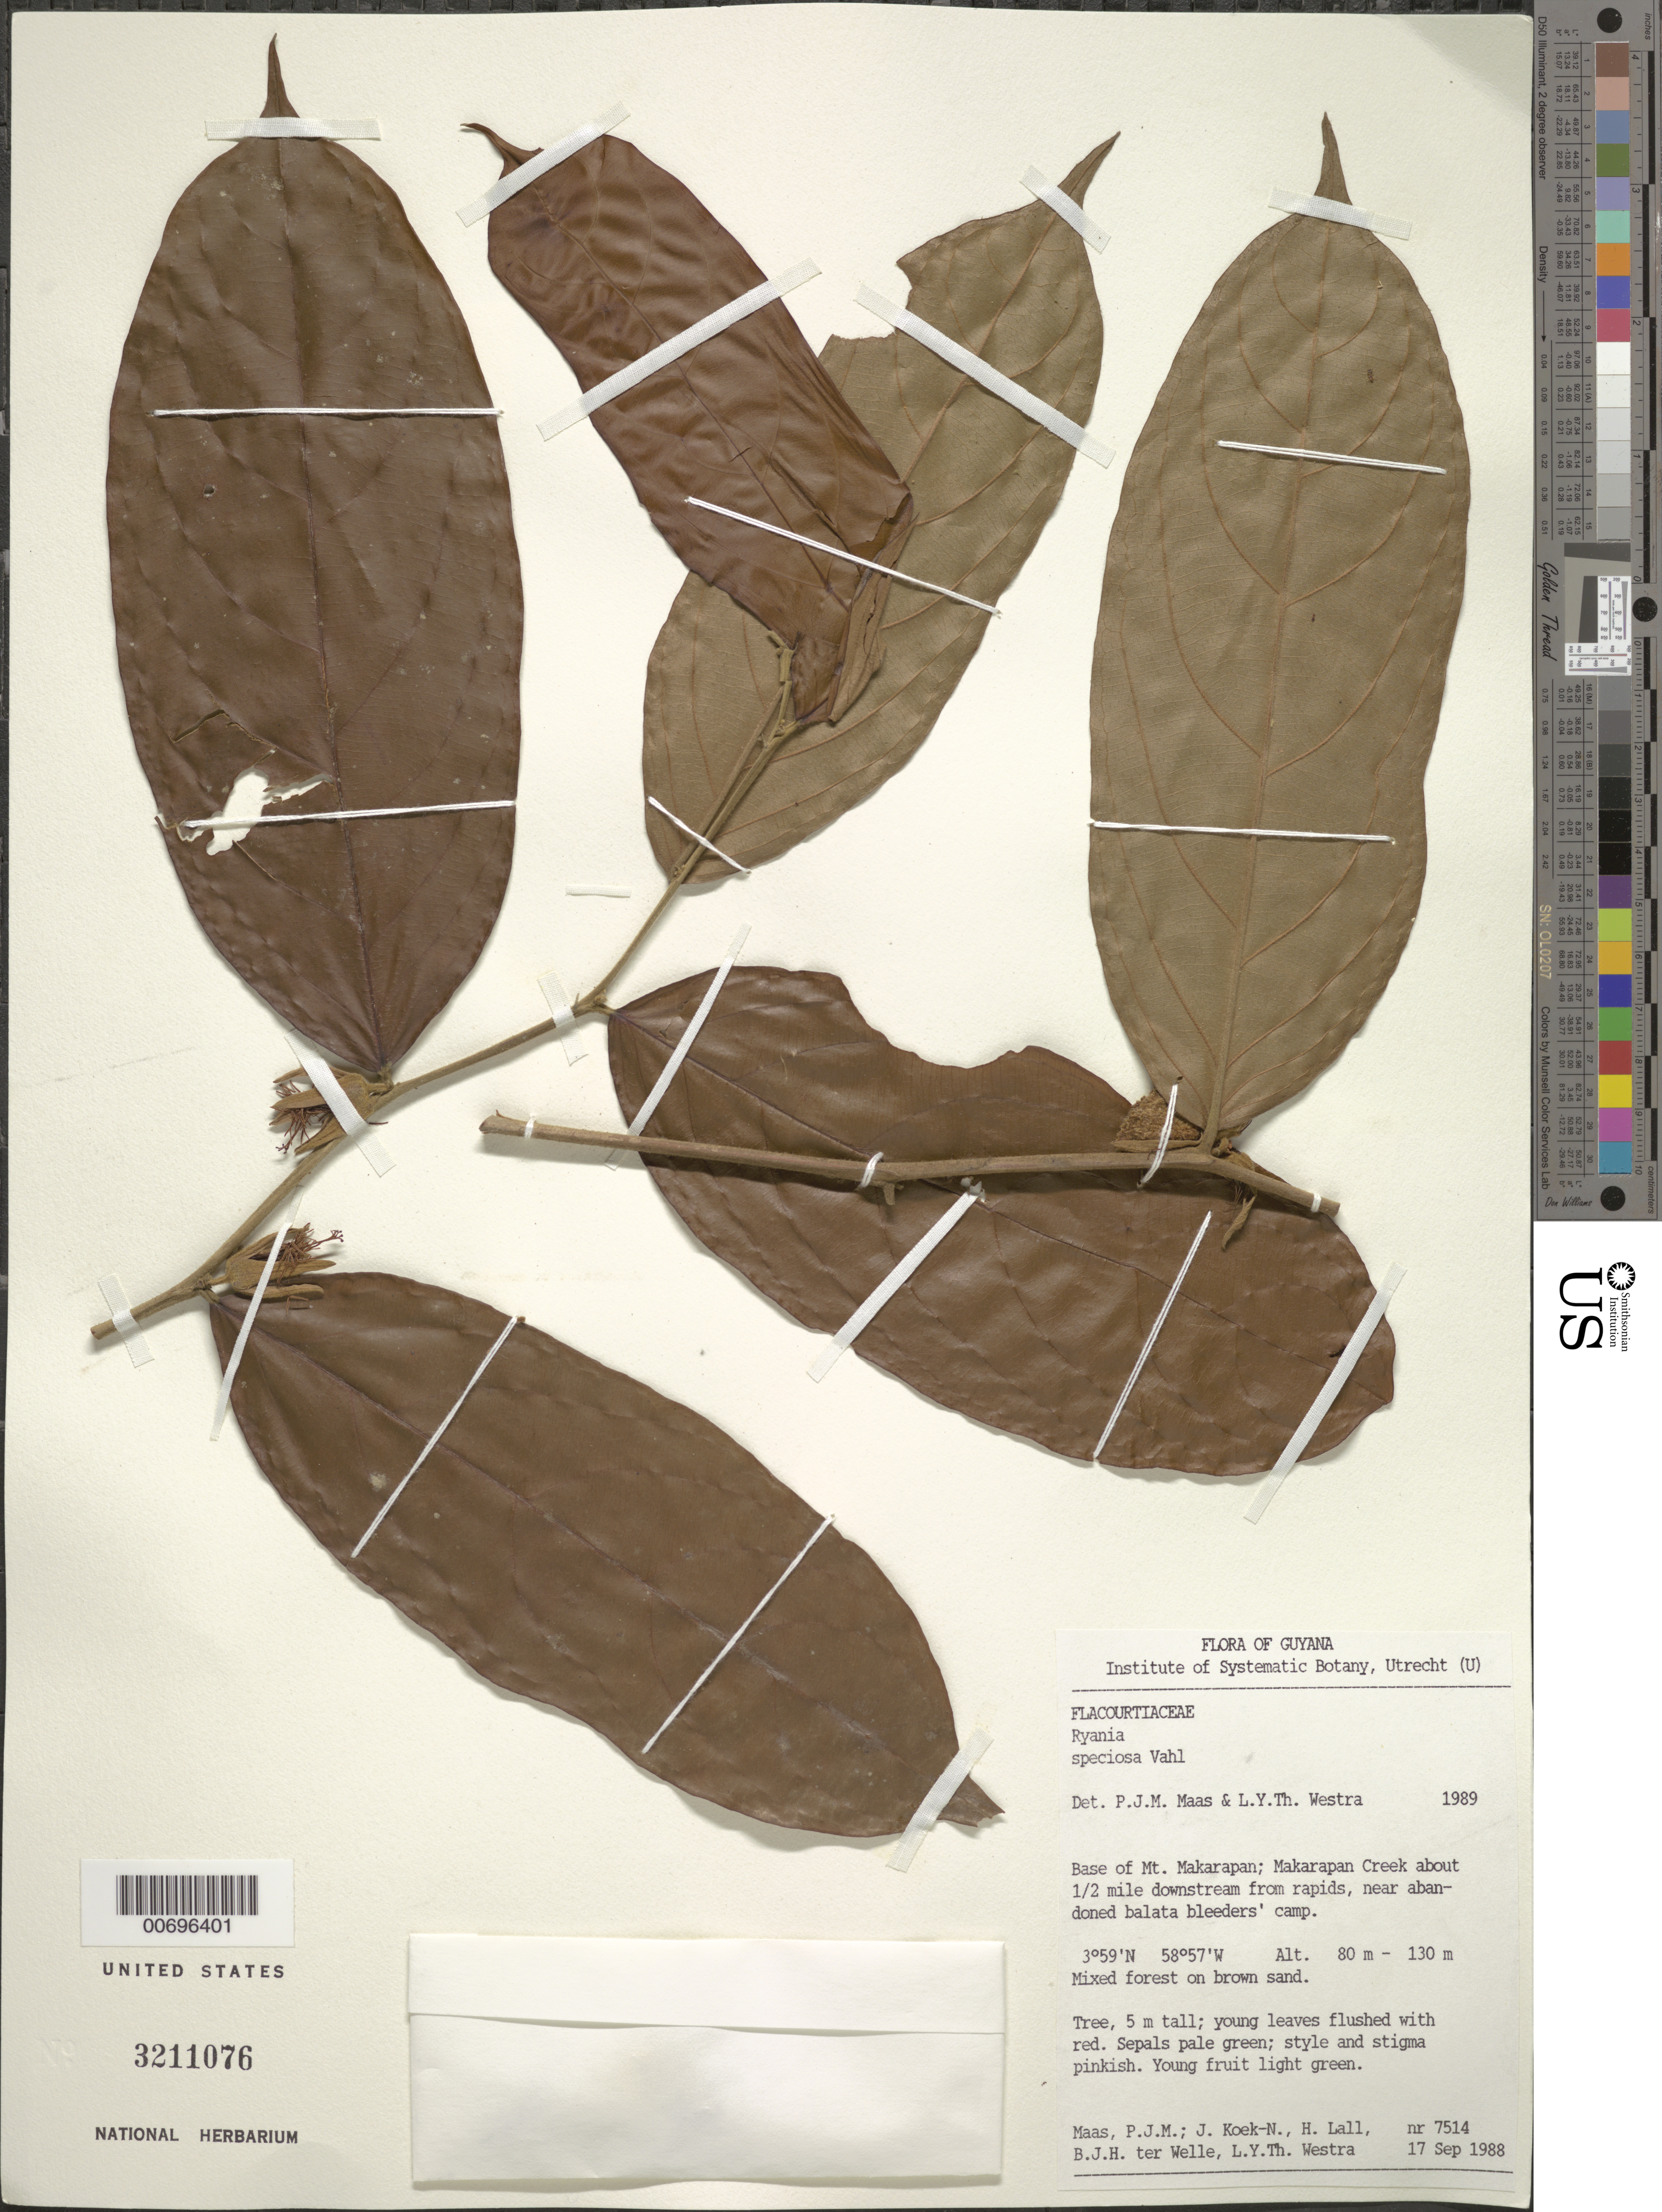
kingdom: Plantae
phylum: Tracheophyta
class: Magnoliopsida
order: Malpighiales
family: Salicaceae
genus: Ryania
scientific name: Ryania speciosa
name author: Vahl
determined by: Maas, P. J.; Westra, L. Y.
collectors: P. Maas, J. Koek-Noorman, H. Lall, B. Welle & L. Y. T. Westra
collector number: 7514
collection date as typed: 17-Sep-88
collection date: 1988-09-17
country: Guyana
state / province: U. Takutu-U. Essequibo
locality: Mt. Makarapan, base; Makarapan Creek, about 1/2 mile downstream from rapids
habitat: Mixed forest on brown sand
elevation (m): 80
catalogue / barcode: US 3211076